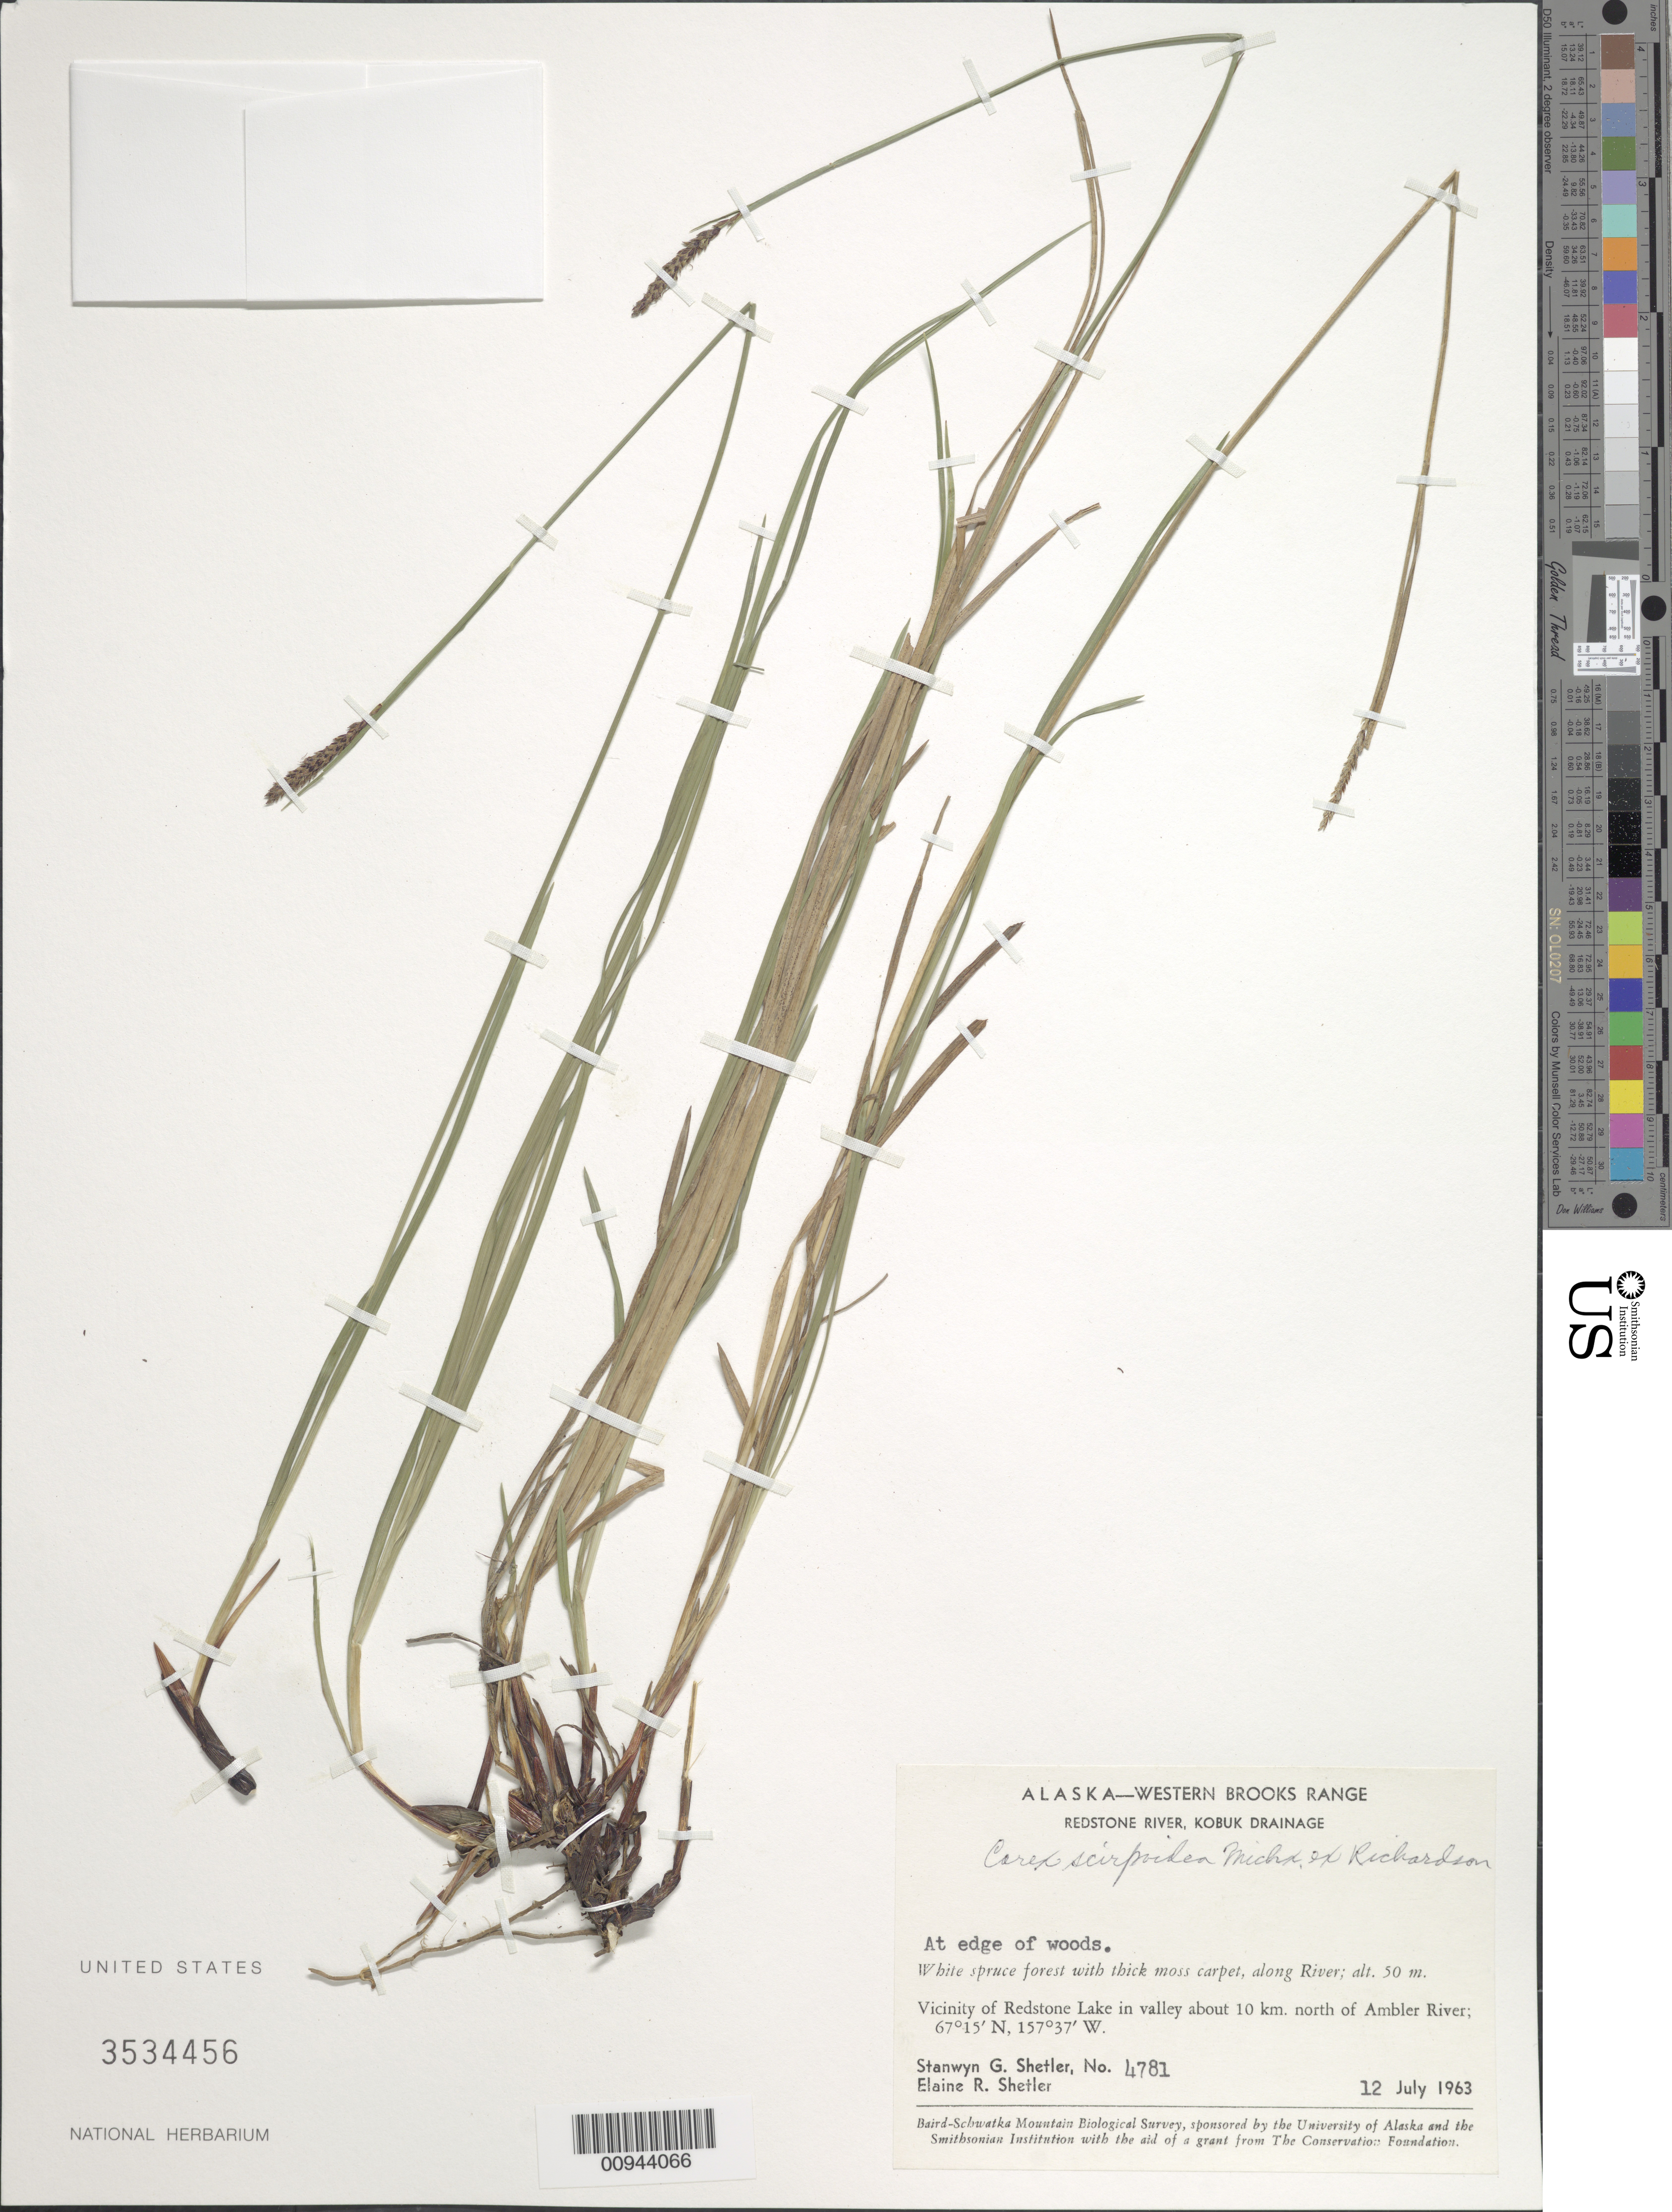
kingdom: Plantae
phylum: Tracheophyta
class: Liliopsida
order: Poales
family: Cyperaceae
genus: Carex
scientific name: Carex scirpoidea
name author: Michx.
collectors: S. Shetler & E. R. Shetler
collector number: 4781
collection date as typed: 12 Jul 1963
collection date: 1963-07-12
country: United States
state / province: Alaska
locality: Vicinity of Redstone Lake in valley about 10 km. north of Ambler River. Western Brooks Range, Redstone River, Kobuk Drainage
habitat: White spruce forest with thick moss carpet, along River. At edge of woods.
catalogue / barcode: US 3534456